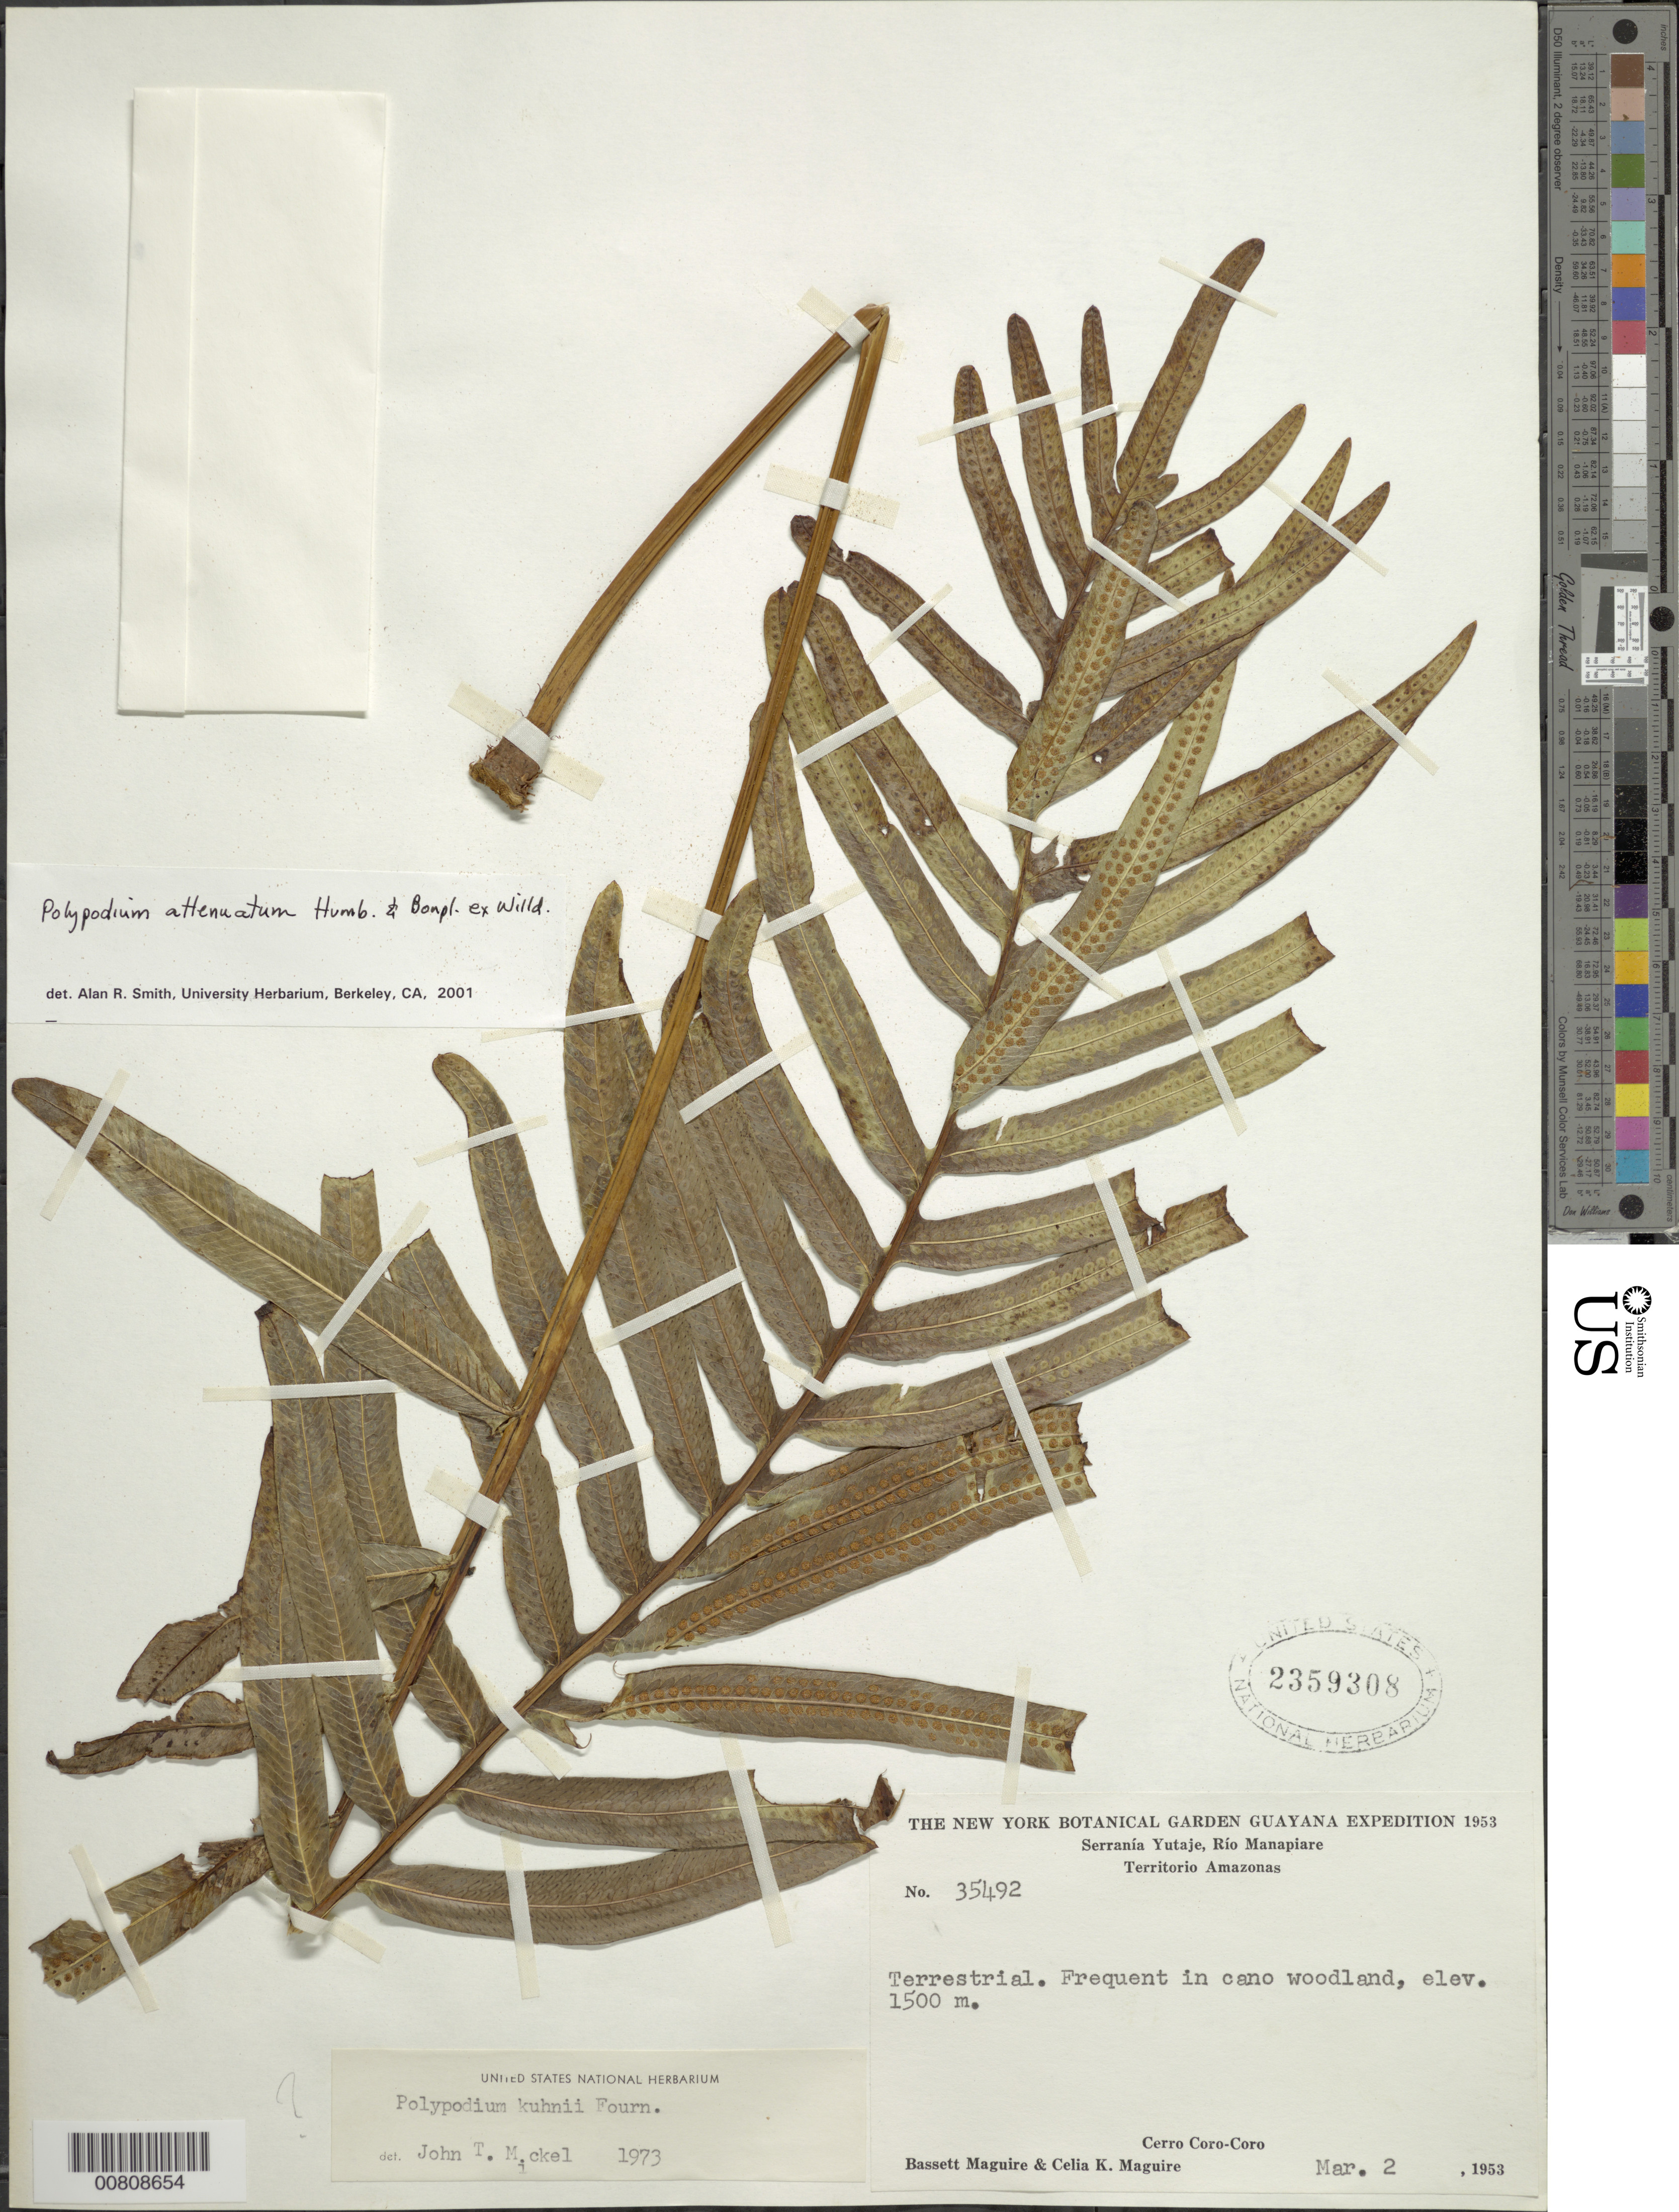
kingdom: Plantae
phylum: Tracheophyta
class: Polypodiopsida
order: Polypodiales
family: Polypodiaceae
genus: Serpocaulon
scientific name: Serpocaulon attenuatum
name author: (Humb. & Bonpl. ex Willd.) A.R. Sm.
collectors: B. Maguire & C. K. Maguire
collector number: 35492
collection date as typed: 2-Mar-53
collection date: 1953-03-02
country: Venezuela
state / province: Amazonas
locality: Cerro Coro-Coro, Serranía Yutajé, Río Manapiare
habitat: Caño woodland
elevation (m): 1500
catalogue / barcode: US 2359308